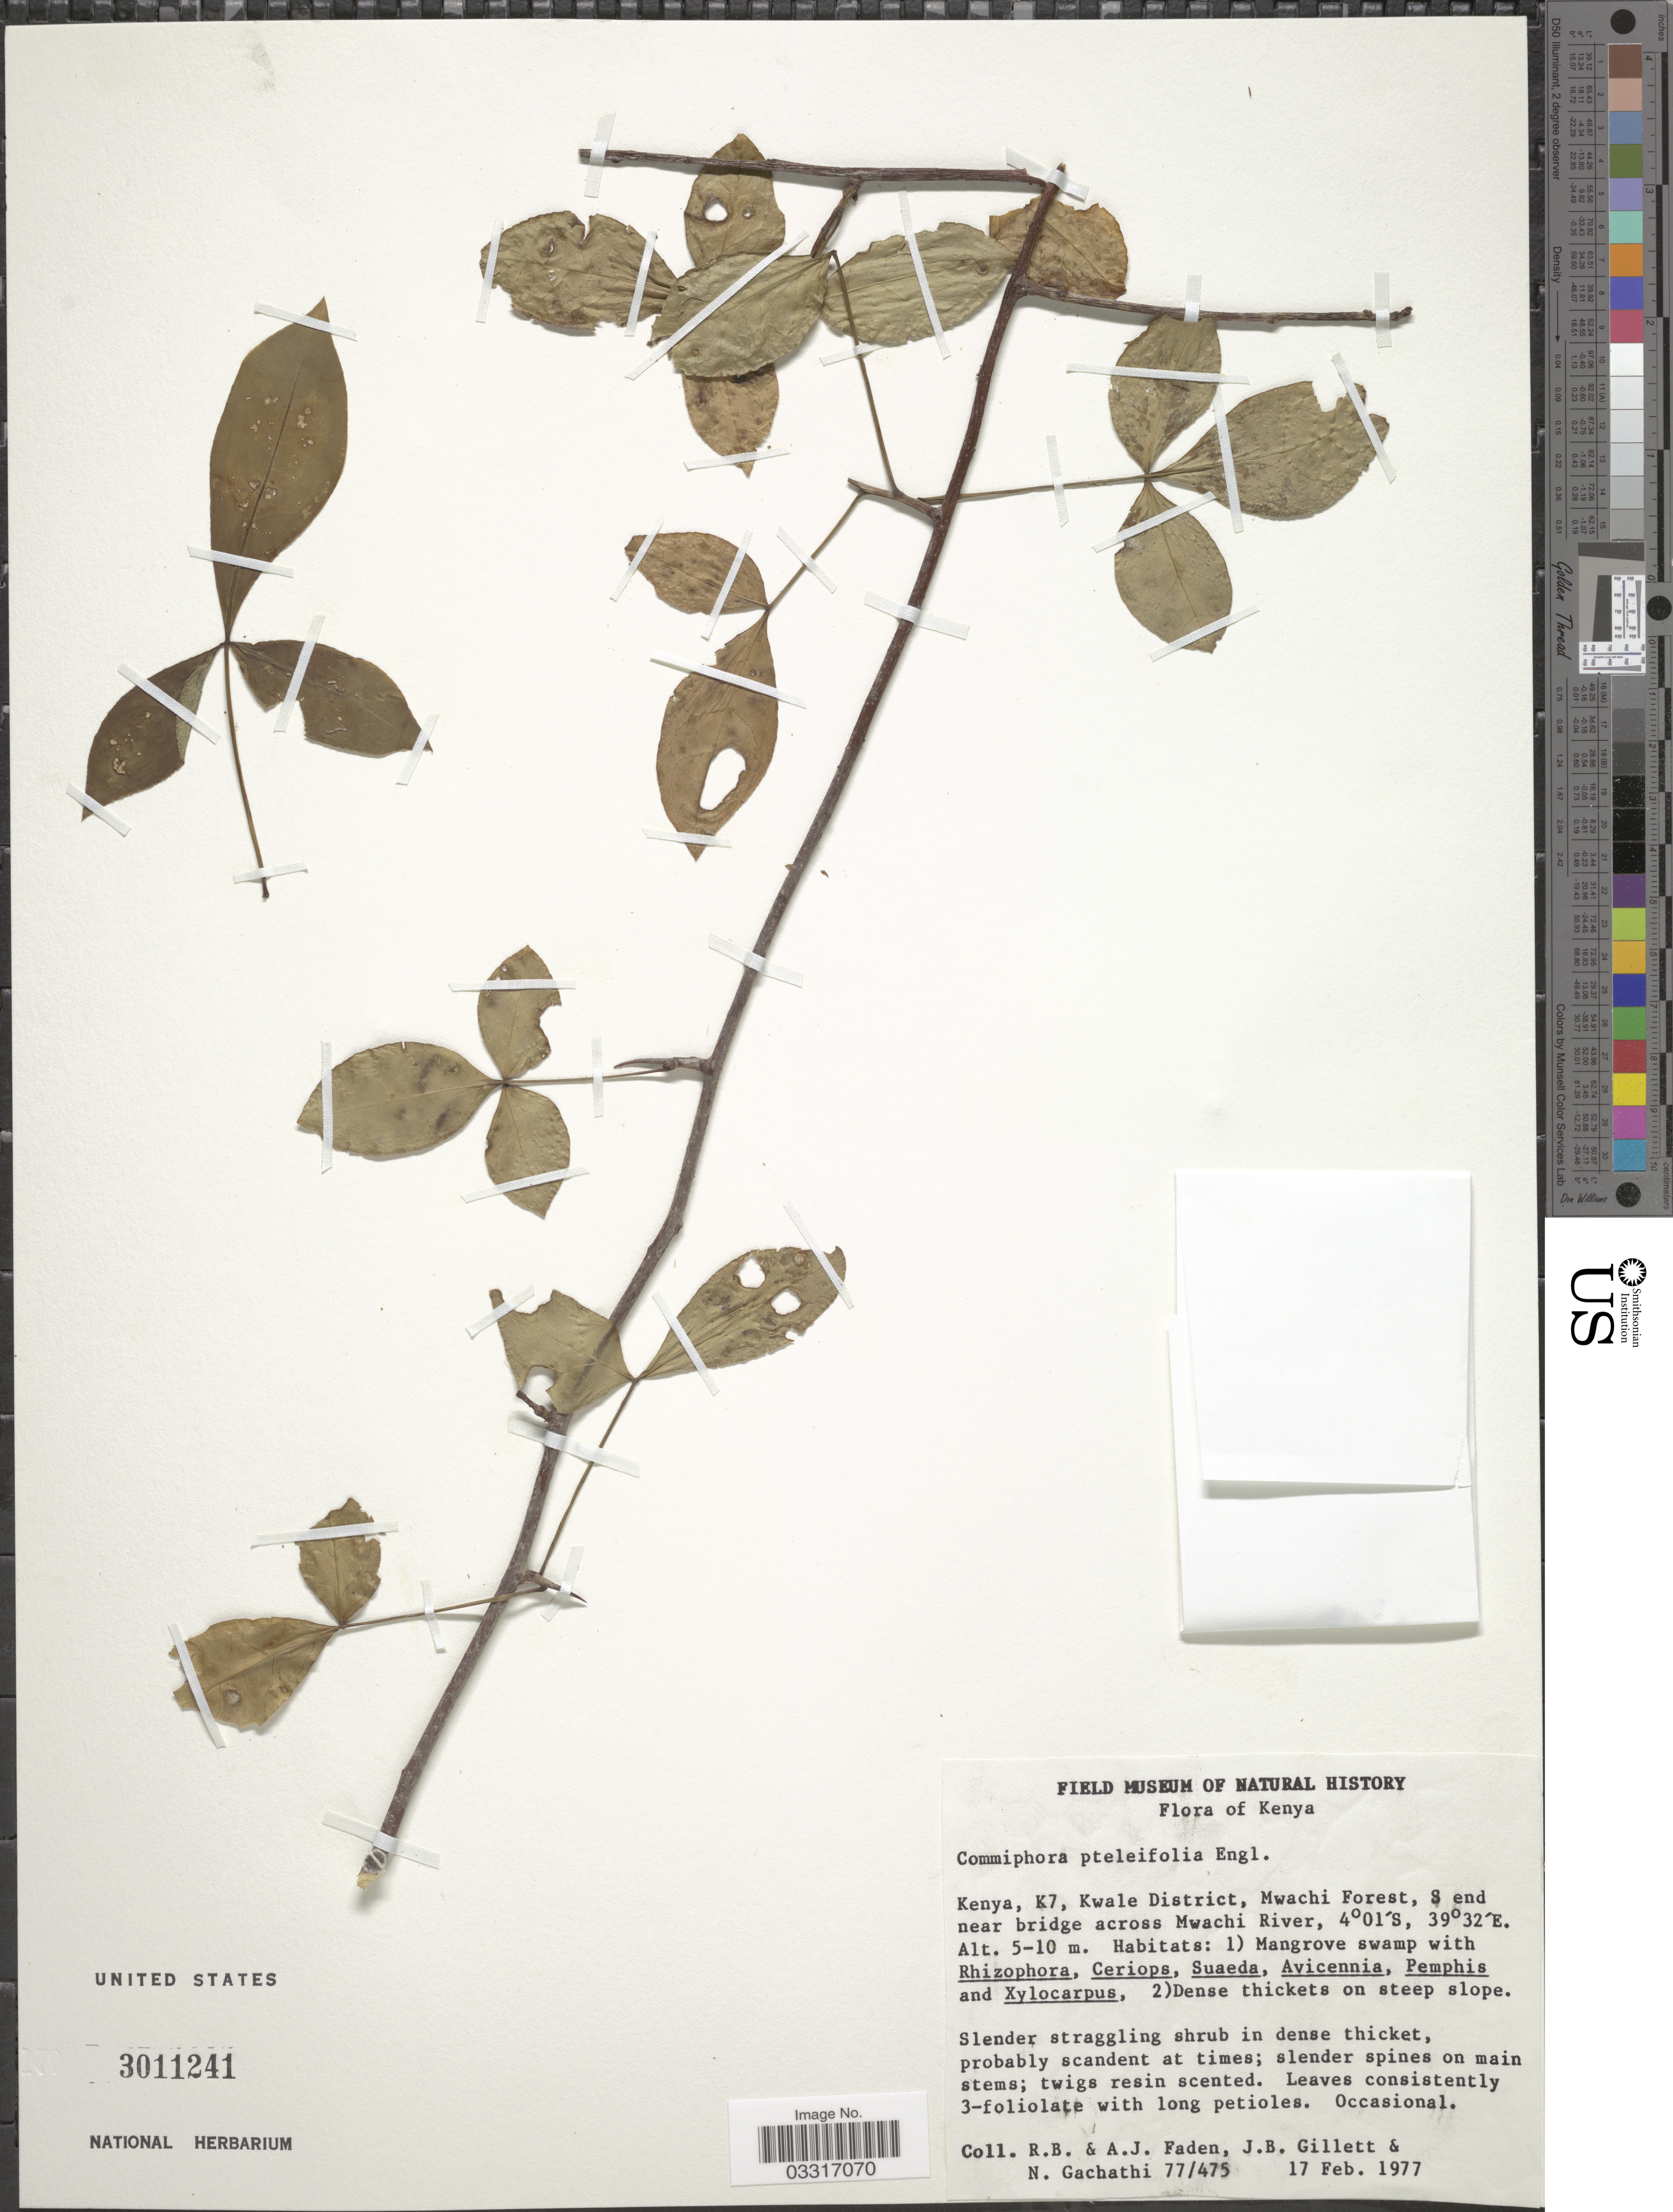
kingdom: Plantae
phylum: Tracheophyta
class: Magnoliopsida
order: Sapindales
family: Burseraceae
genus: Commiphora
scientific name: Commiphora pteleifolia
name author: Engl.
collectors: R. B. Faden, A. J. Faden, J. B. Gillett & N. Gachathi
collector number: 77/475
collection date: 1977-02-17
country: Kenya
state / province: Kwale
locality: Kwale District, Mwachi Forest, S end near bridge across Mwachi River.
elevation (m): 5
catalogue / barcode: US 3011241